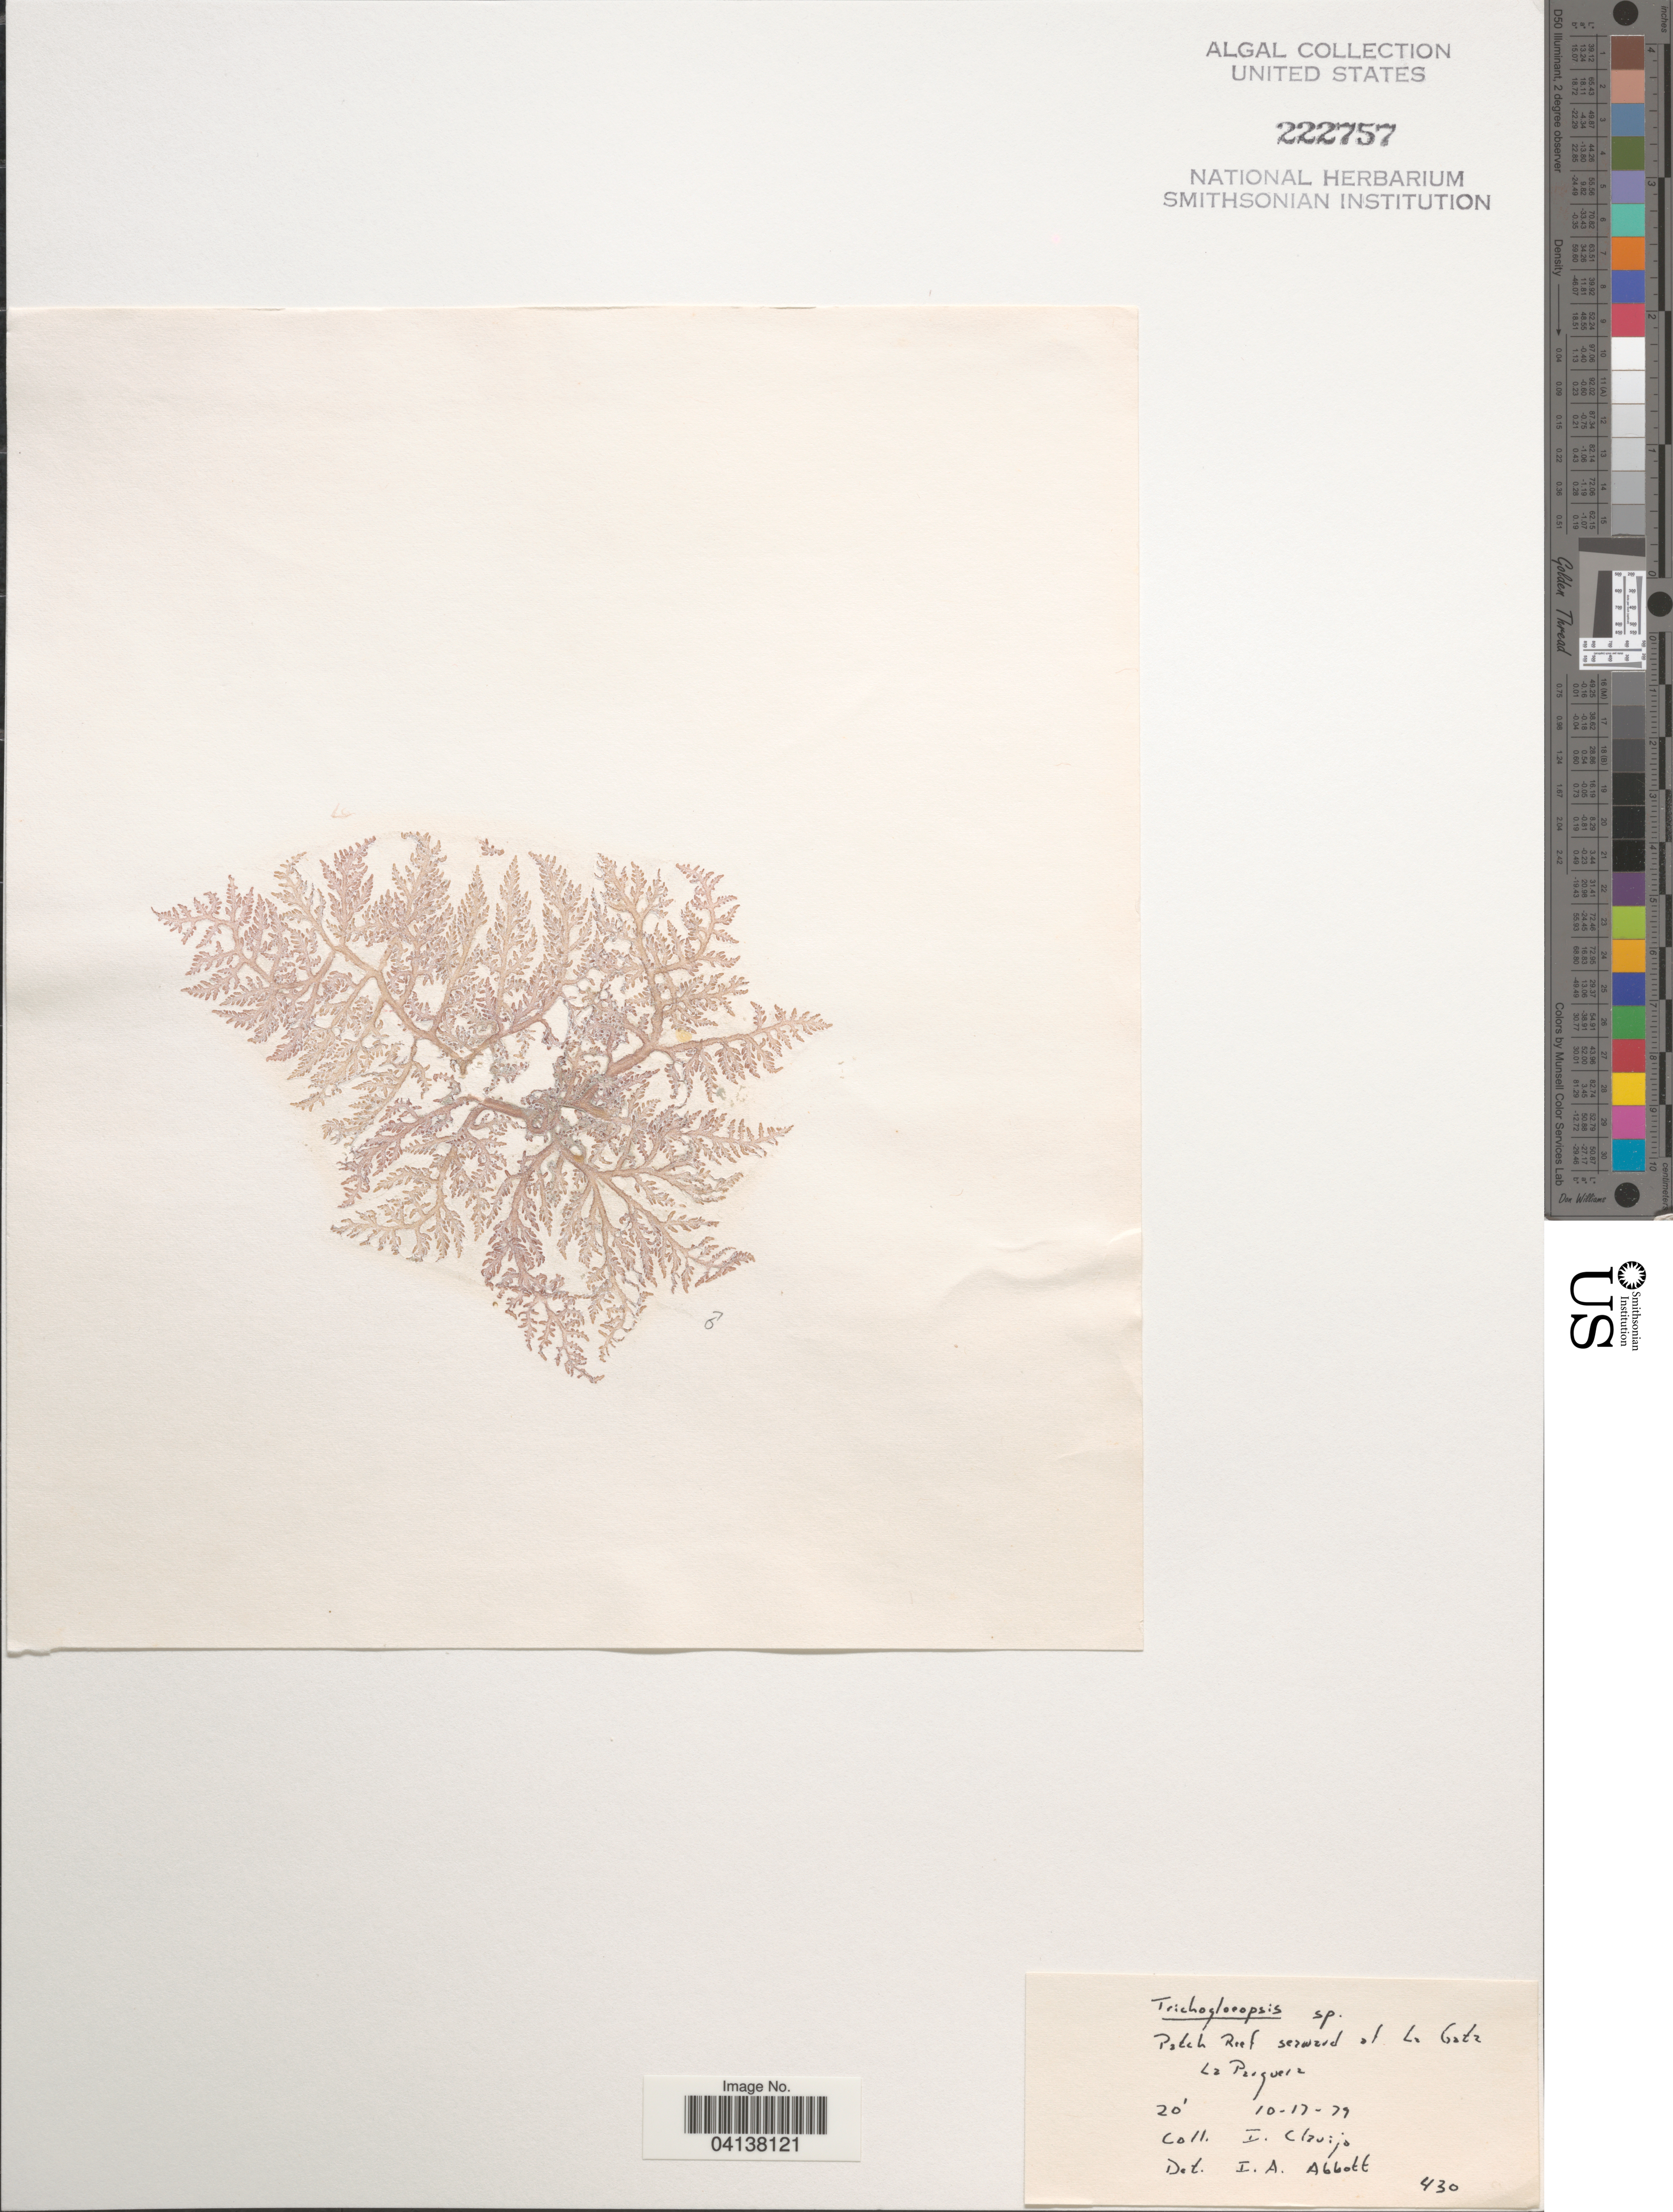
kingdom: Plantae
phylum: Rhodophyta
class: Florideophyceae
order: Nemaliales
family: Liagoraceae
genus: Trichogloeopsis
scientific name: Trichogloeopsis sp.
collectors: I. Clavijo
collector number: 430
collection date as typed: Transcribed d/m/y: 17/10/79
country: Puerto Rico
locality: Patch Reef seaward at La Gata. La Parguera.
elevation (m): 6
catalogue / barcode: US 222757